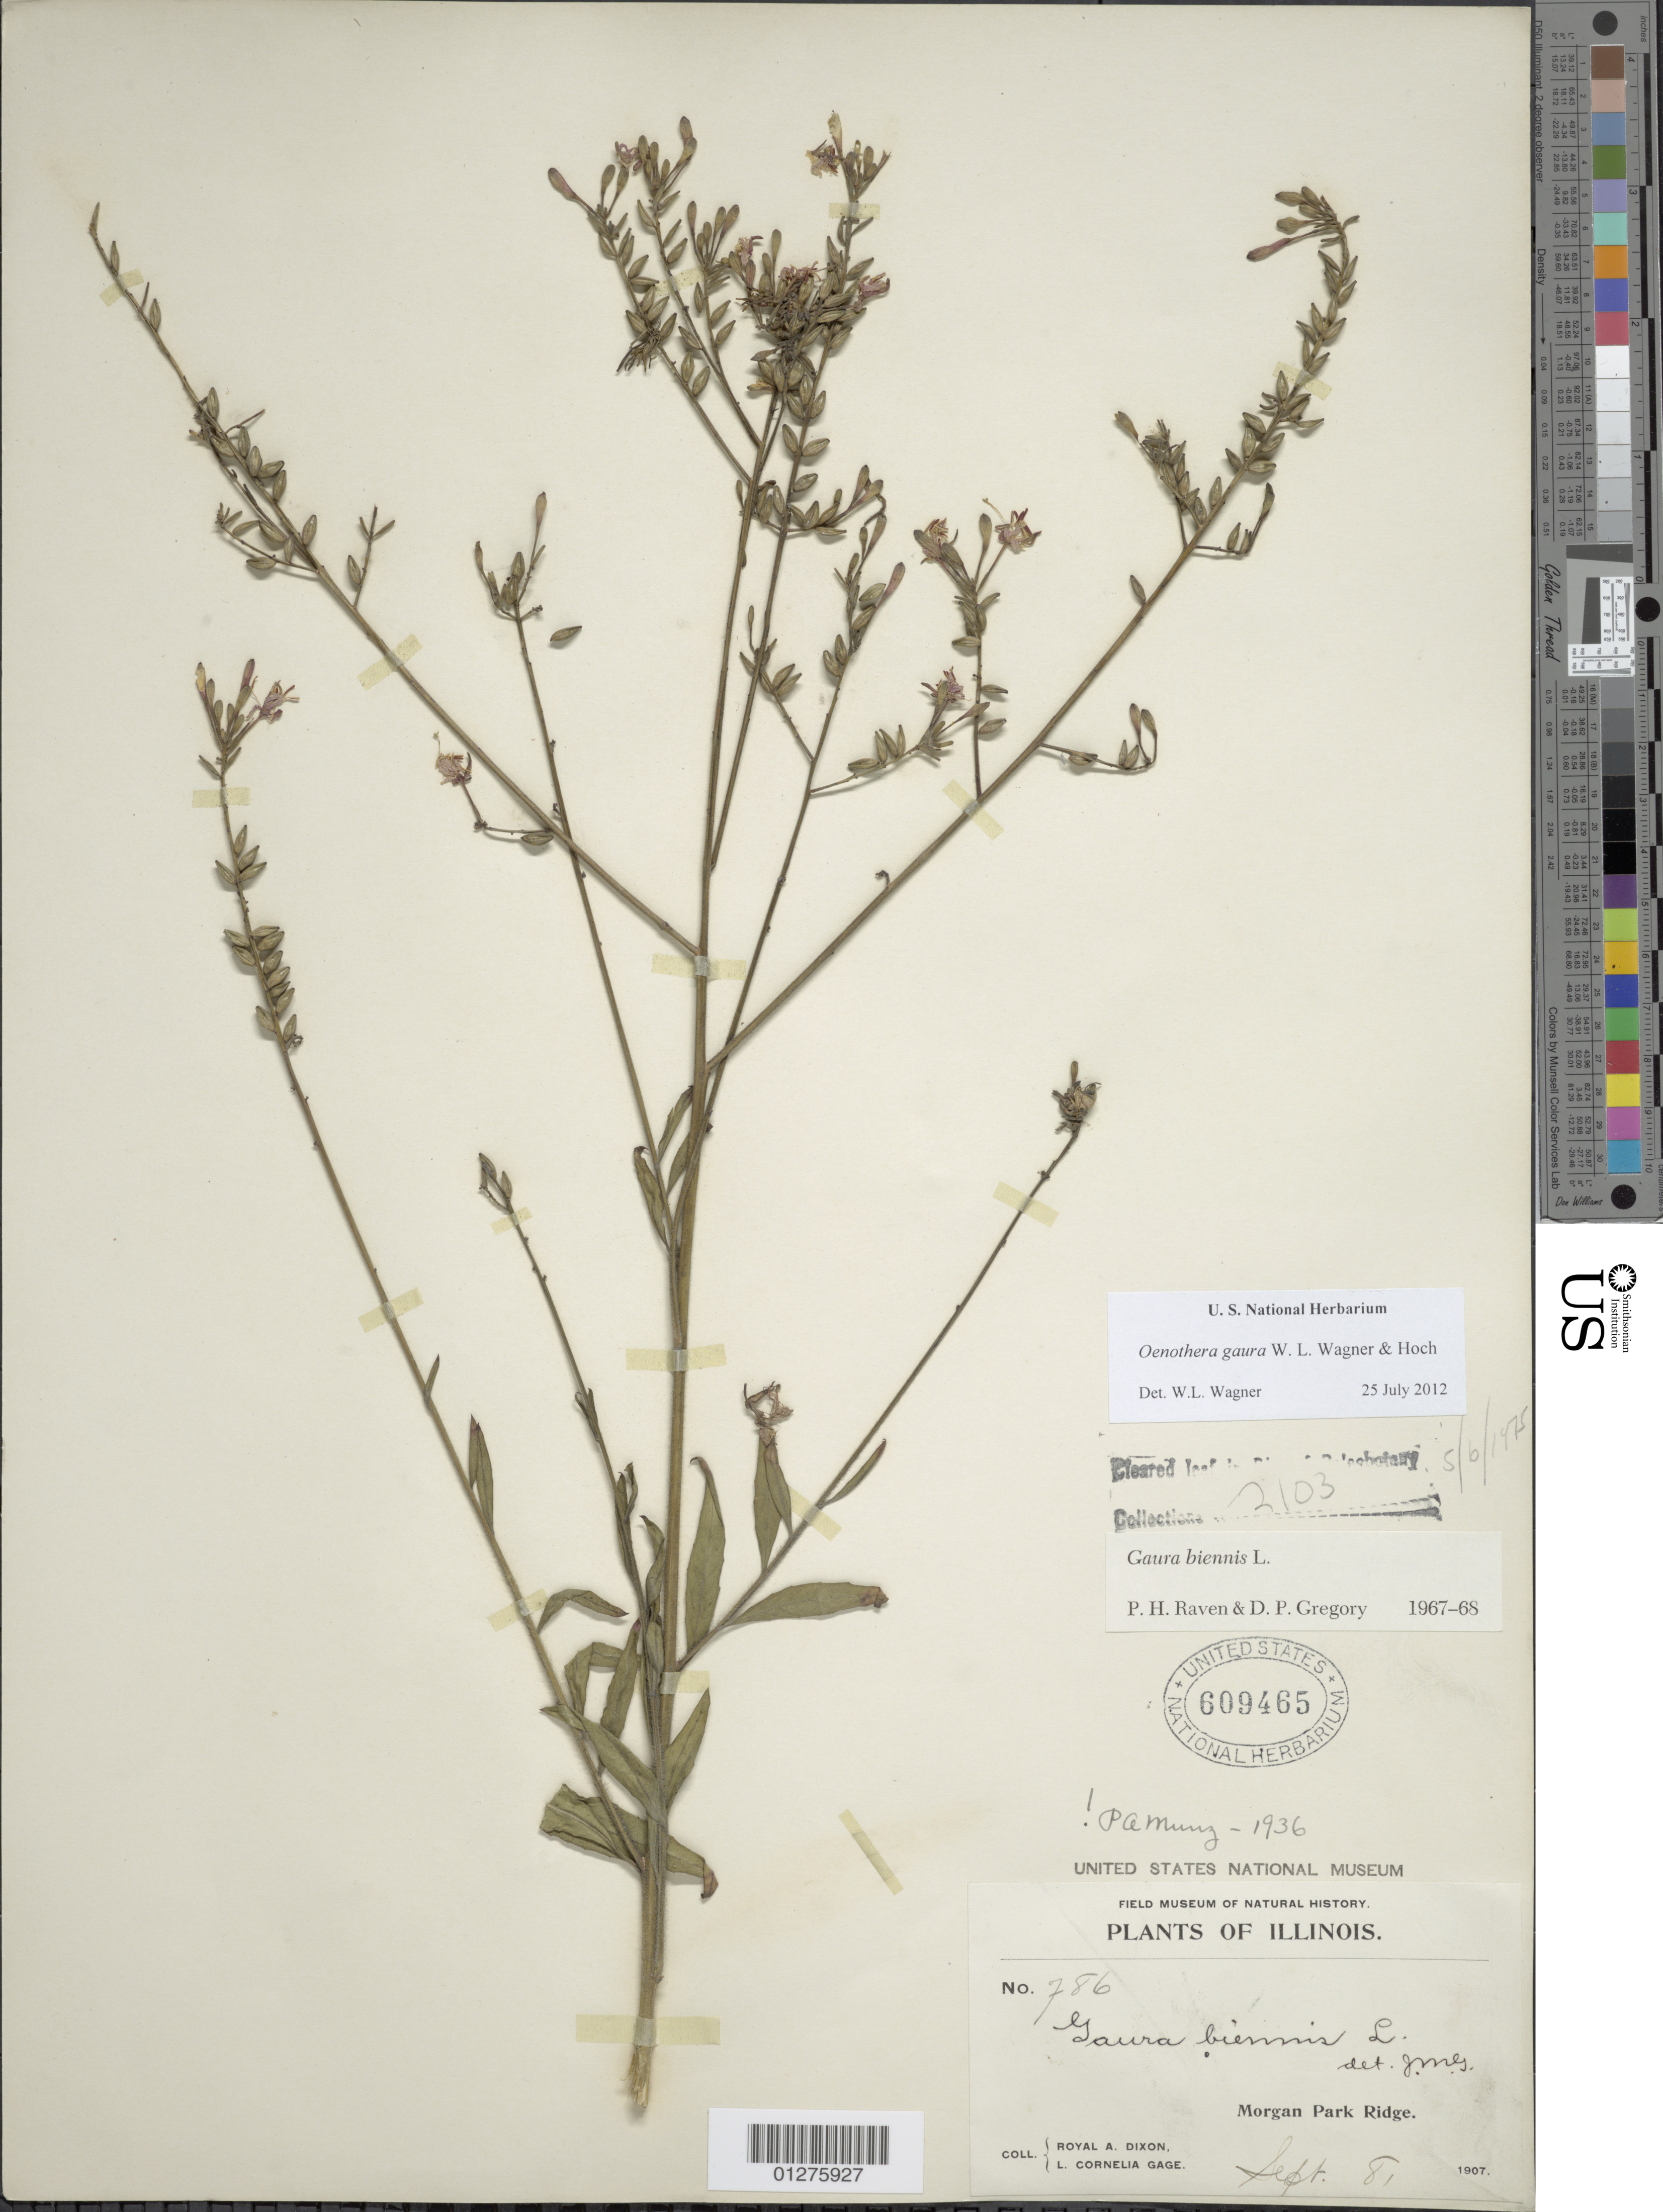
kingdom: Plantae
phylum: Tracheophyta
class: Magnoliopsida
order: Myrtales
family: Onagraceae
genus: Oenothera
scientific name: Oenothera gaura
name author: W.L. Wagner & Hoch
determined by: Wagner, W. L., (BOT), Smithsonian Institution - National Museum of Natural History (UNITED STATES)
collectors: R. Dixon & L. Gage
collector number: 786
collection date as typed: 1907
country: United States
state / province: Illinois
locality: Morgan Park Ridge.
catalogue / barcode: US 609465